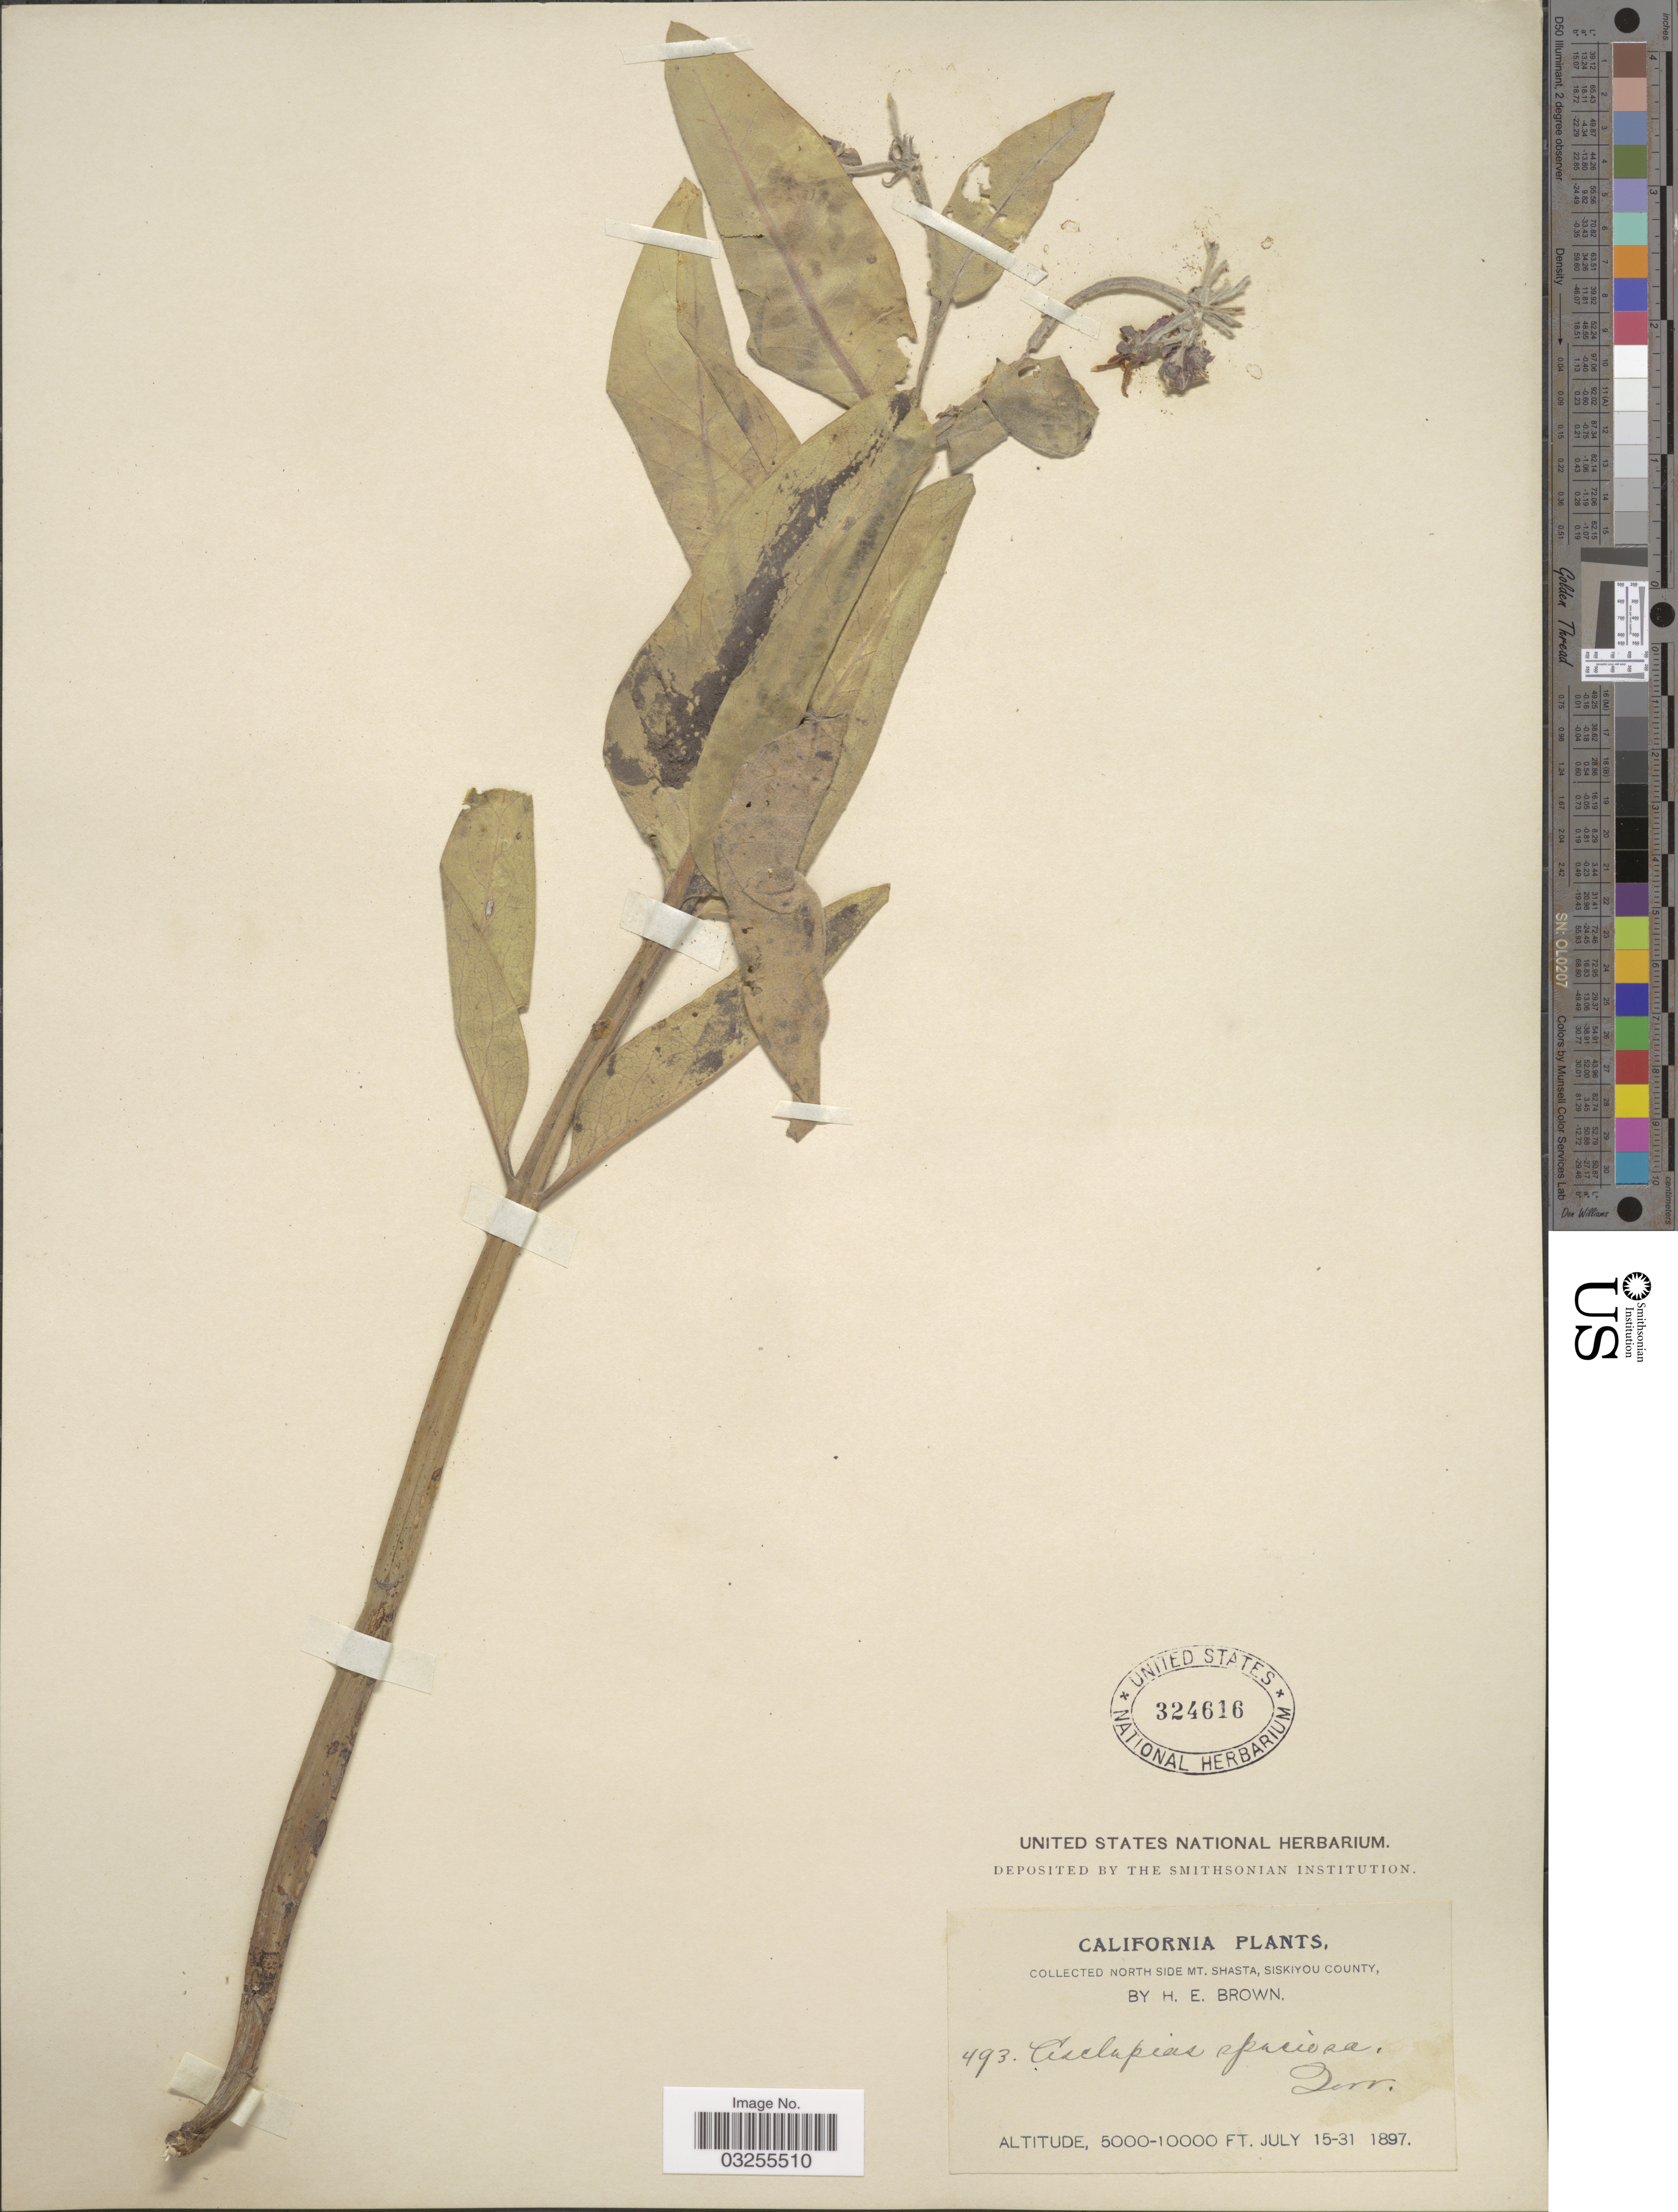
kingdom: Plantae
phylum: Tracheophyta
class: Magnoliopsida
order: Gentianales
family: Apocynaceae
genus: Asclepias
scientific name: Asclepias speciosa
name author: Torr.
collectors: H. E. Brown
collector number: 493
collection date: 1897-07-15/1897-07-31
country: United States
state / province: California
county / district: Siskiyou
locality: North side Mt. Shasta, Siskiyou County.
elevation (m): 1524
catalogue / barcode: US 324616